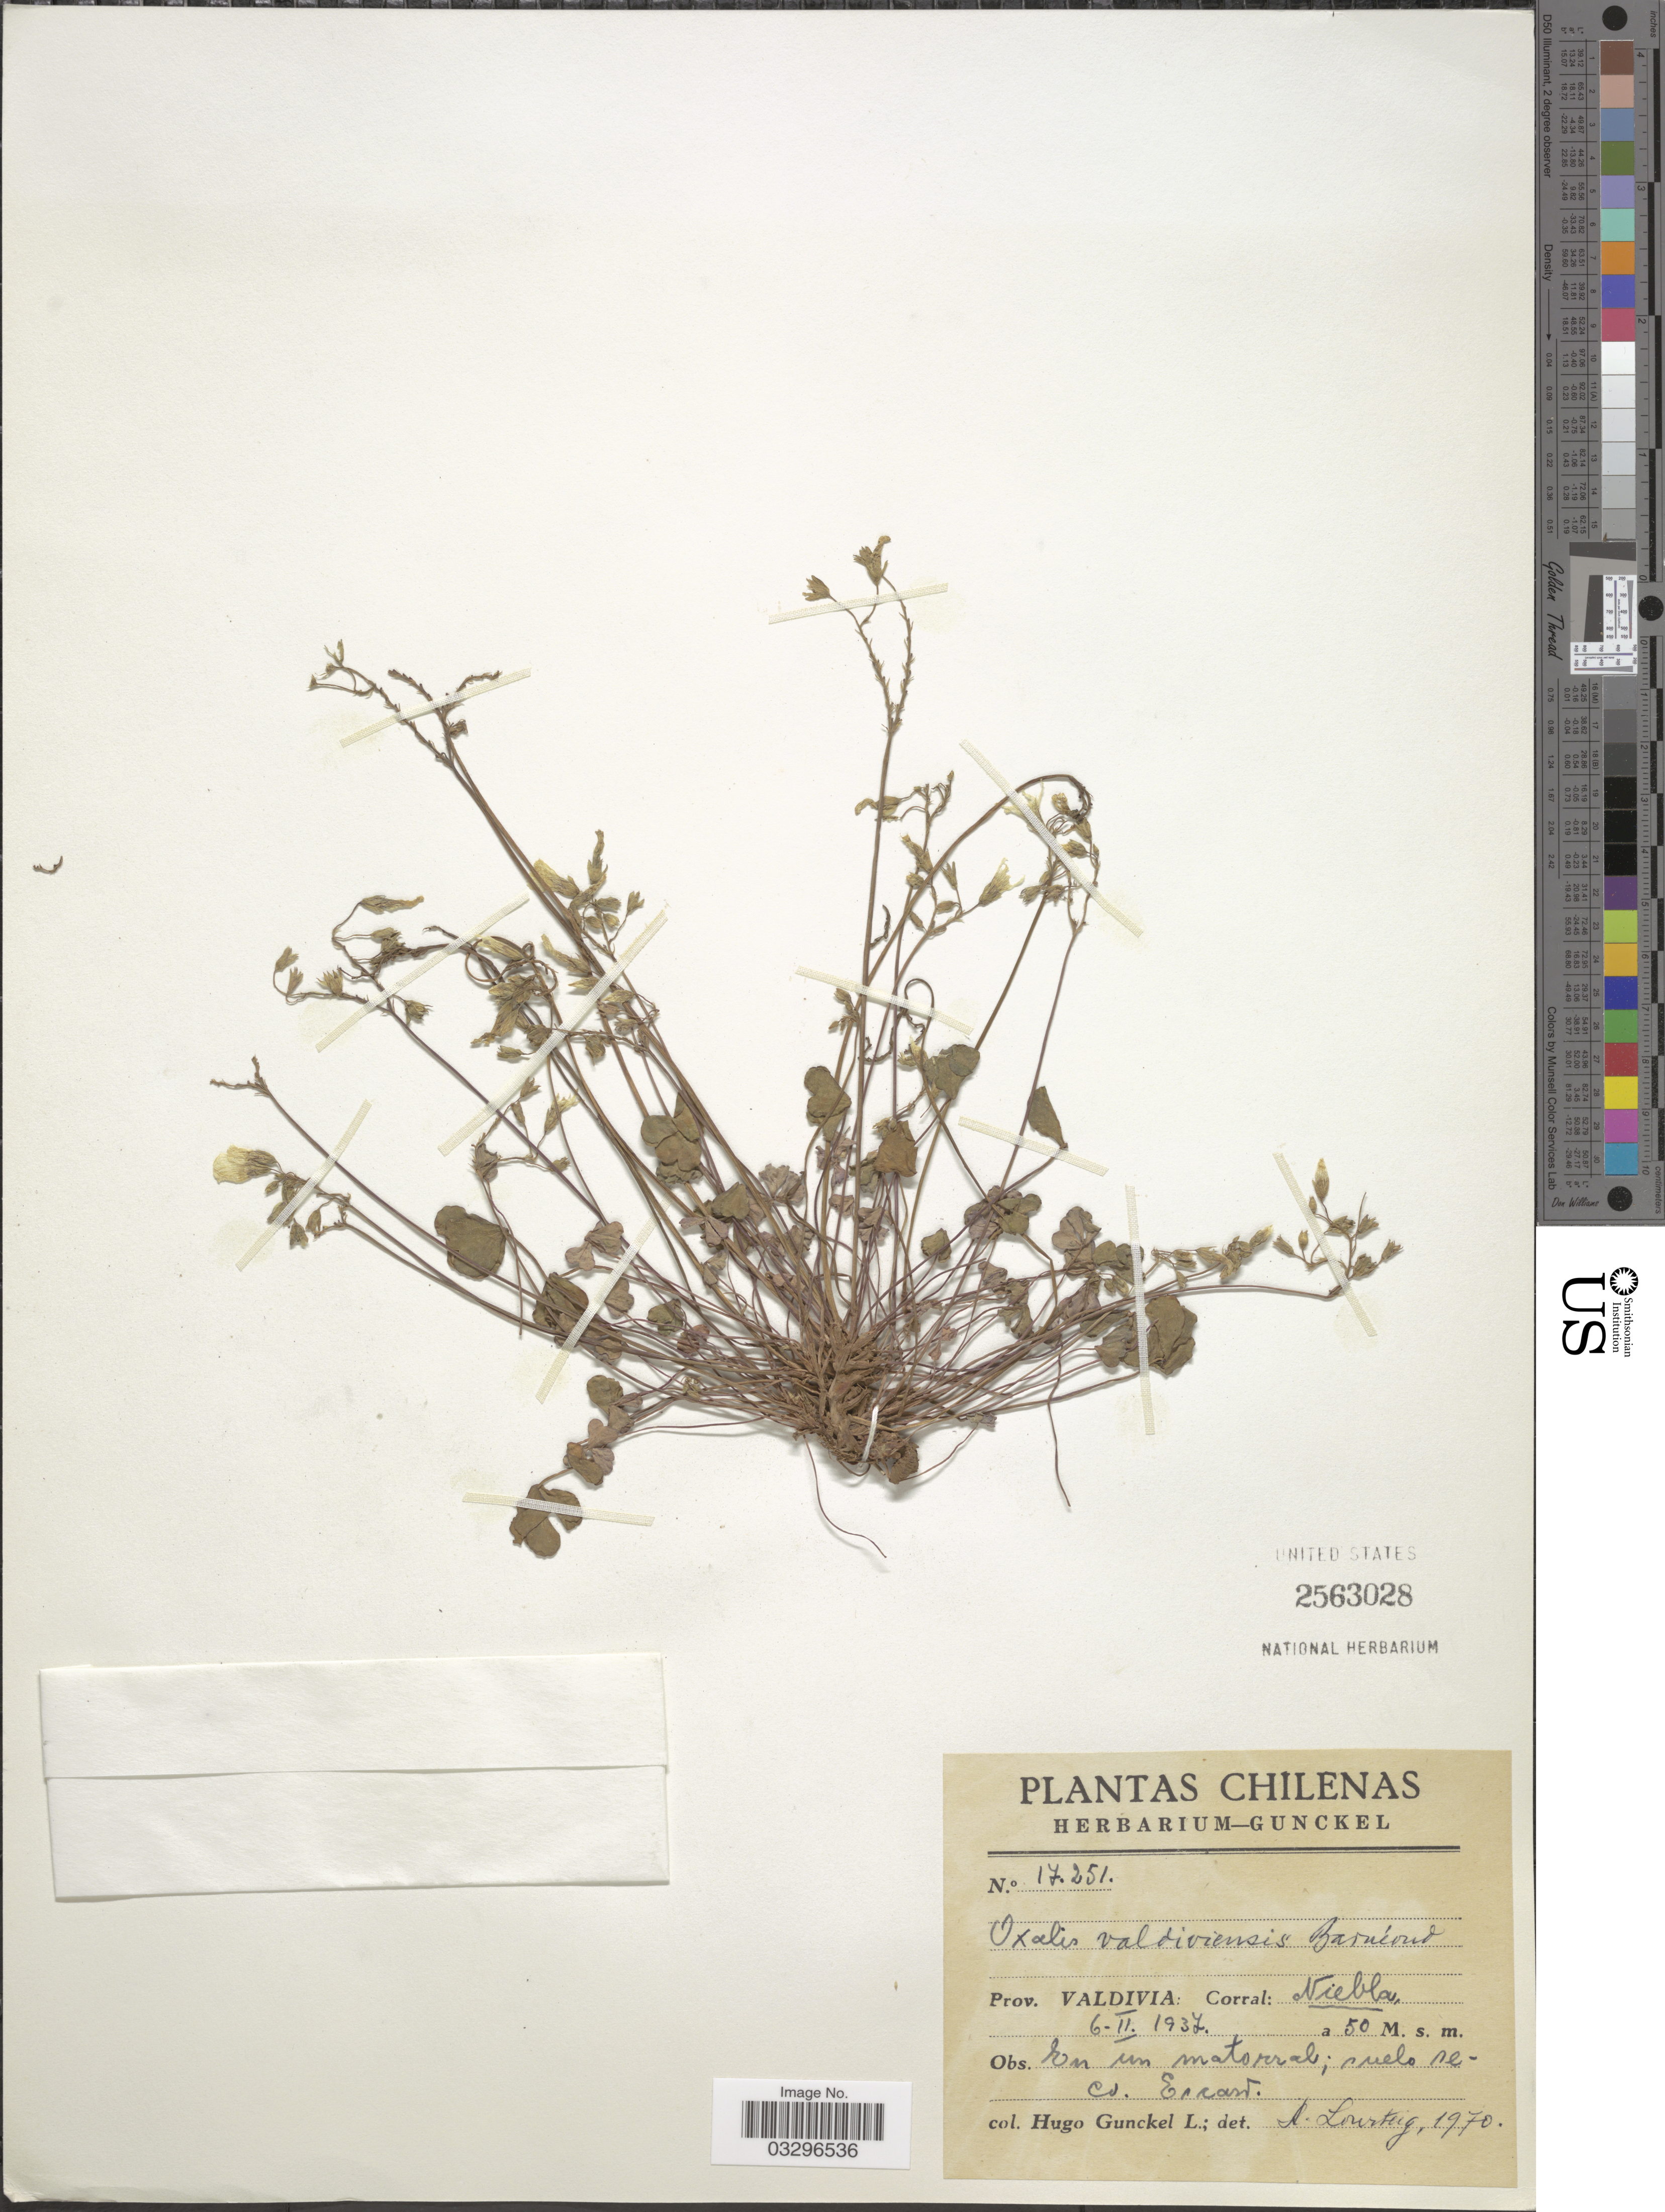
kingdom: Plantae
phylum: Tracheophyta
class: Magnoliopsida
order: Oxalidales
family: Oxalidaceae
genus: Oxalis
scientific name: Oxalis valdiviensis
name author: Barnéoud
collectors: H. Gunckel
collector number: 17251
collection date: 1937-02-06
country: Chile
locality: Prov. Valdivia: Corral: Niebla.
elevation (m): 50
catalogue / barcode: US 2563028